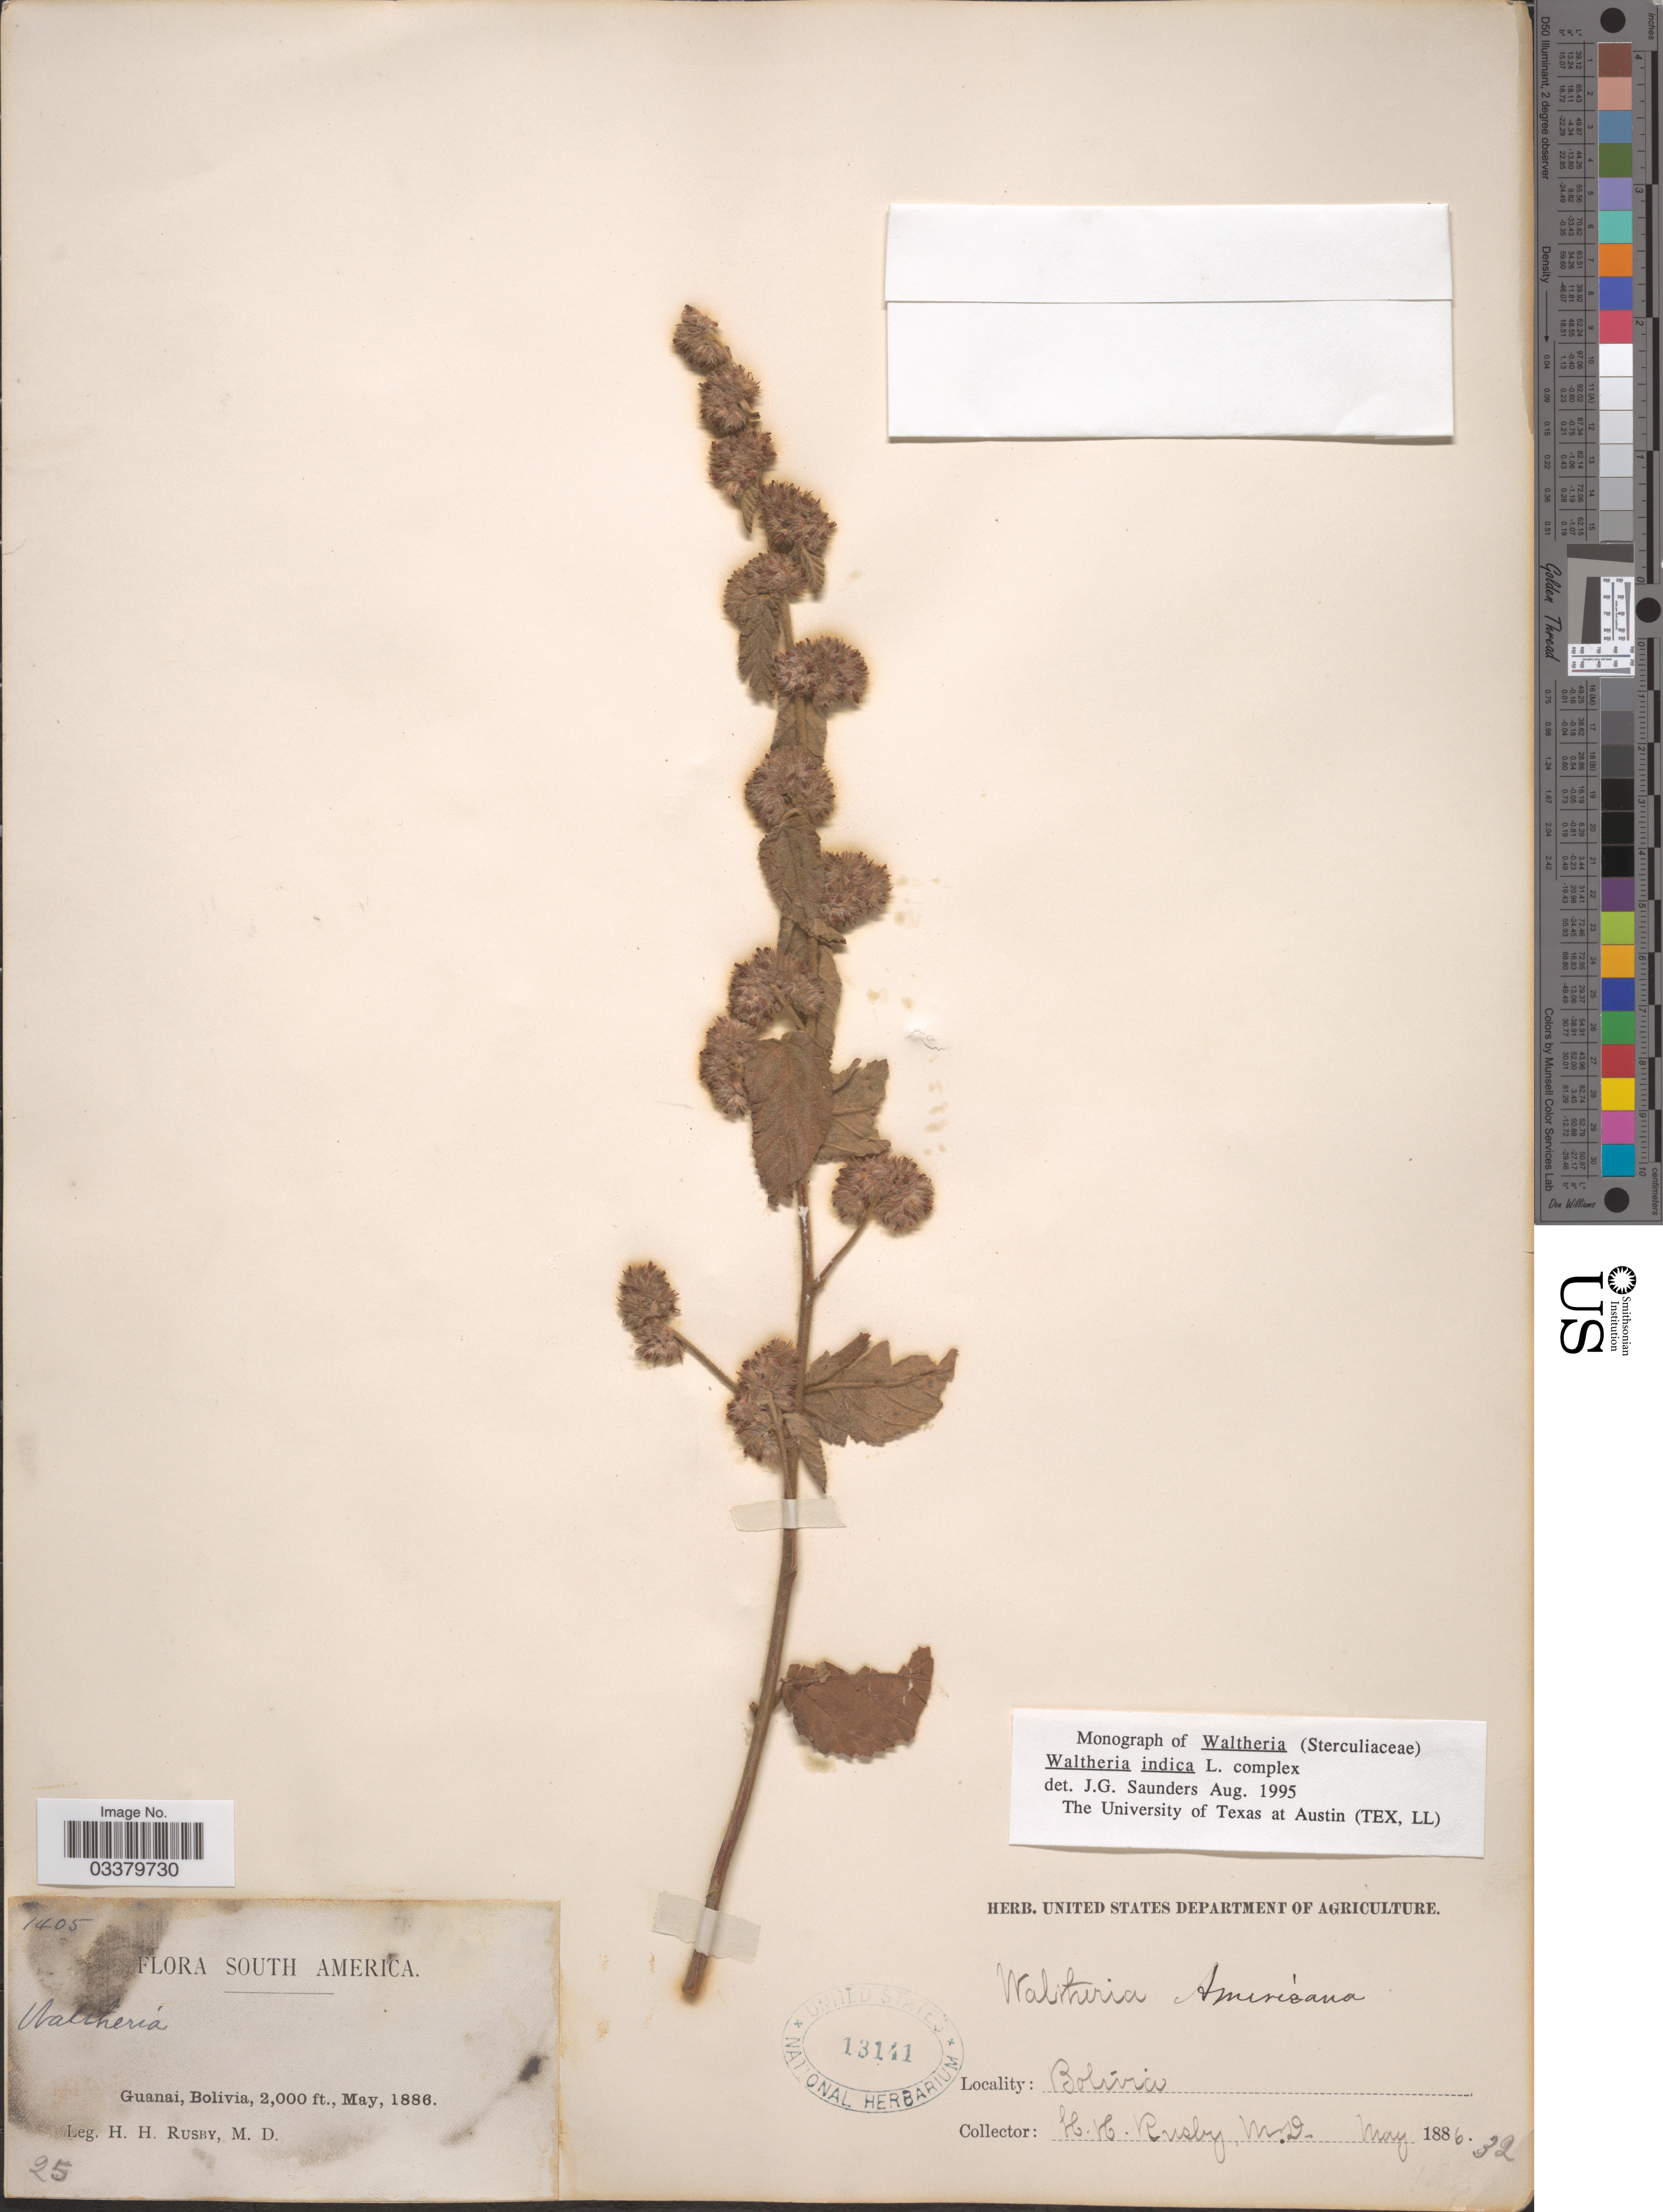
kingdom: Plantae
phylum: Tracheophyta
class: Magnoliopsida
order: Malvales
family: Malvaceae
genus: Waltheria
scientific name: Waltheria indica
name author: L.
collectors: H. H. Rusby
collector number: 1405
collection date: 1886-05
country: Bolivia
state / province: La Páz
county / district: Larecaja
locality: Guanay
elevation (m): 610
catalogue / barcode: US 13141